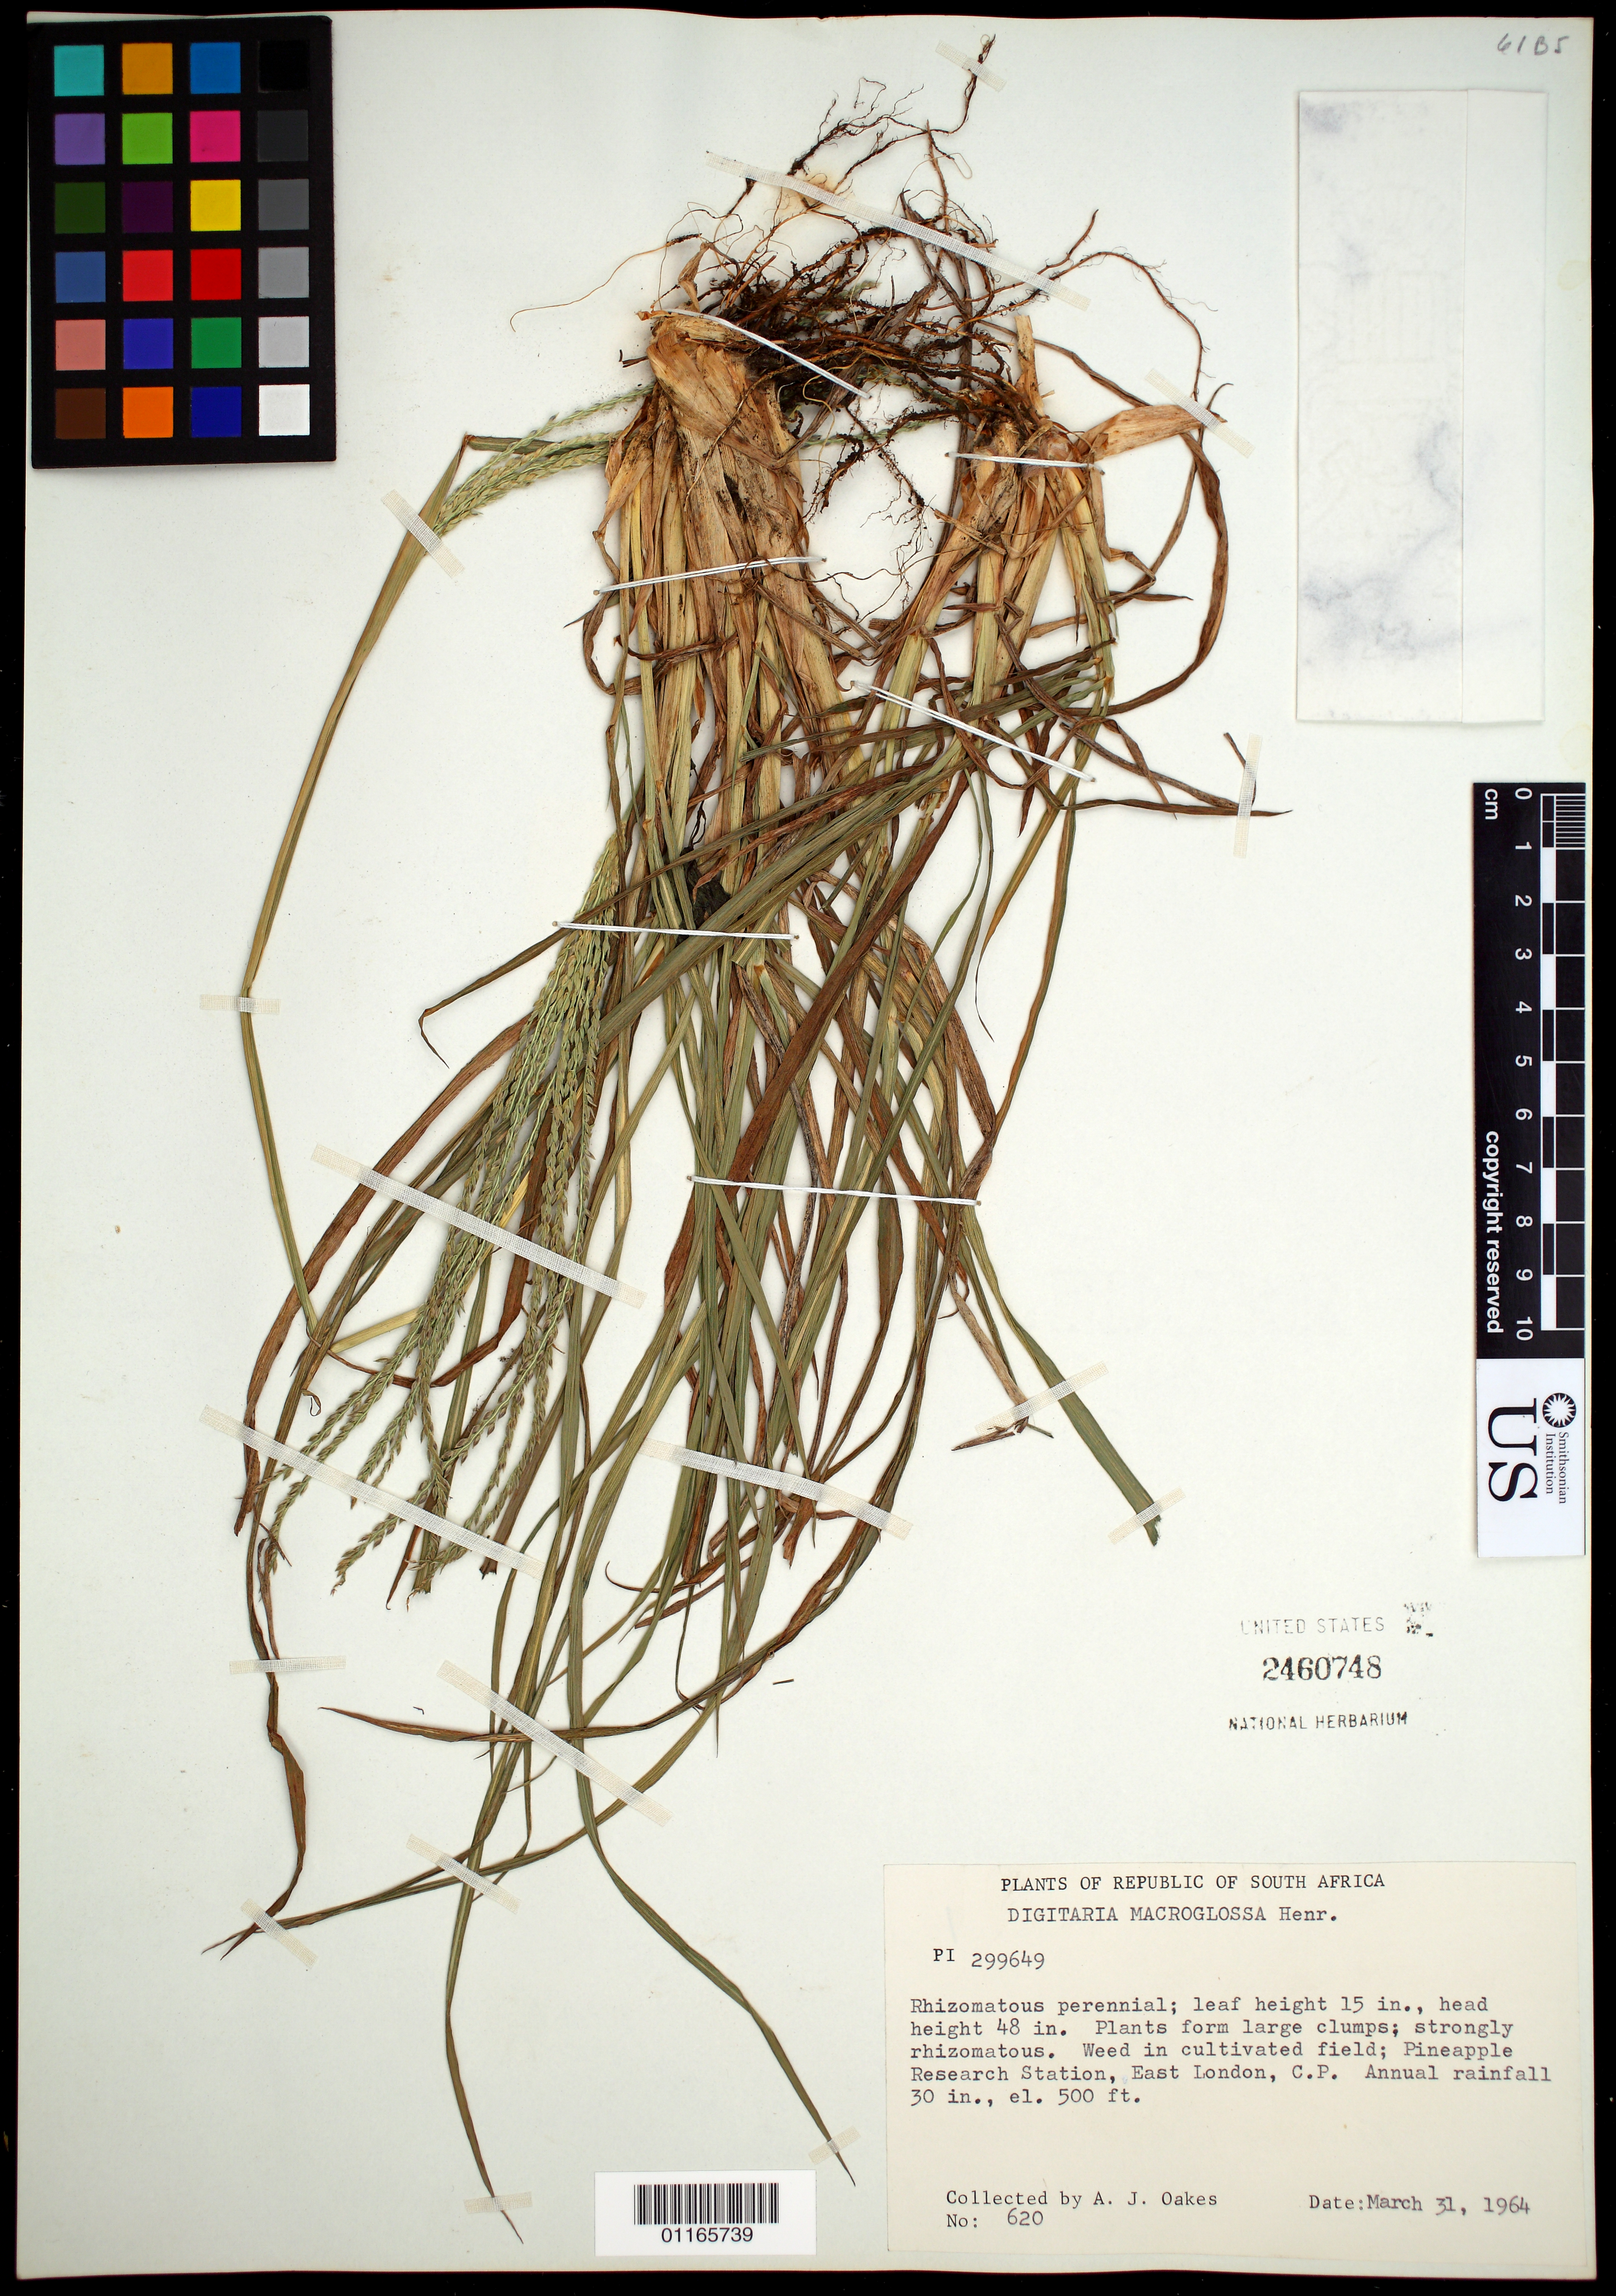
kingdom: Plantae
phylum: Tracheophyta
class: Liliopsida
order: Poales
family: Poaceae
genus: Digitaria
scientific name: Digitaria macroglossa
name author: Henr.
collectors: A. Oakes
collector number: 620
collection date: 1964-03-31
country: South Africa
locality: Weed in cultivated; Pineapple Research Station, East London, C.P.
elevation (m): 152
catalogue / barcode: US 2460748